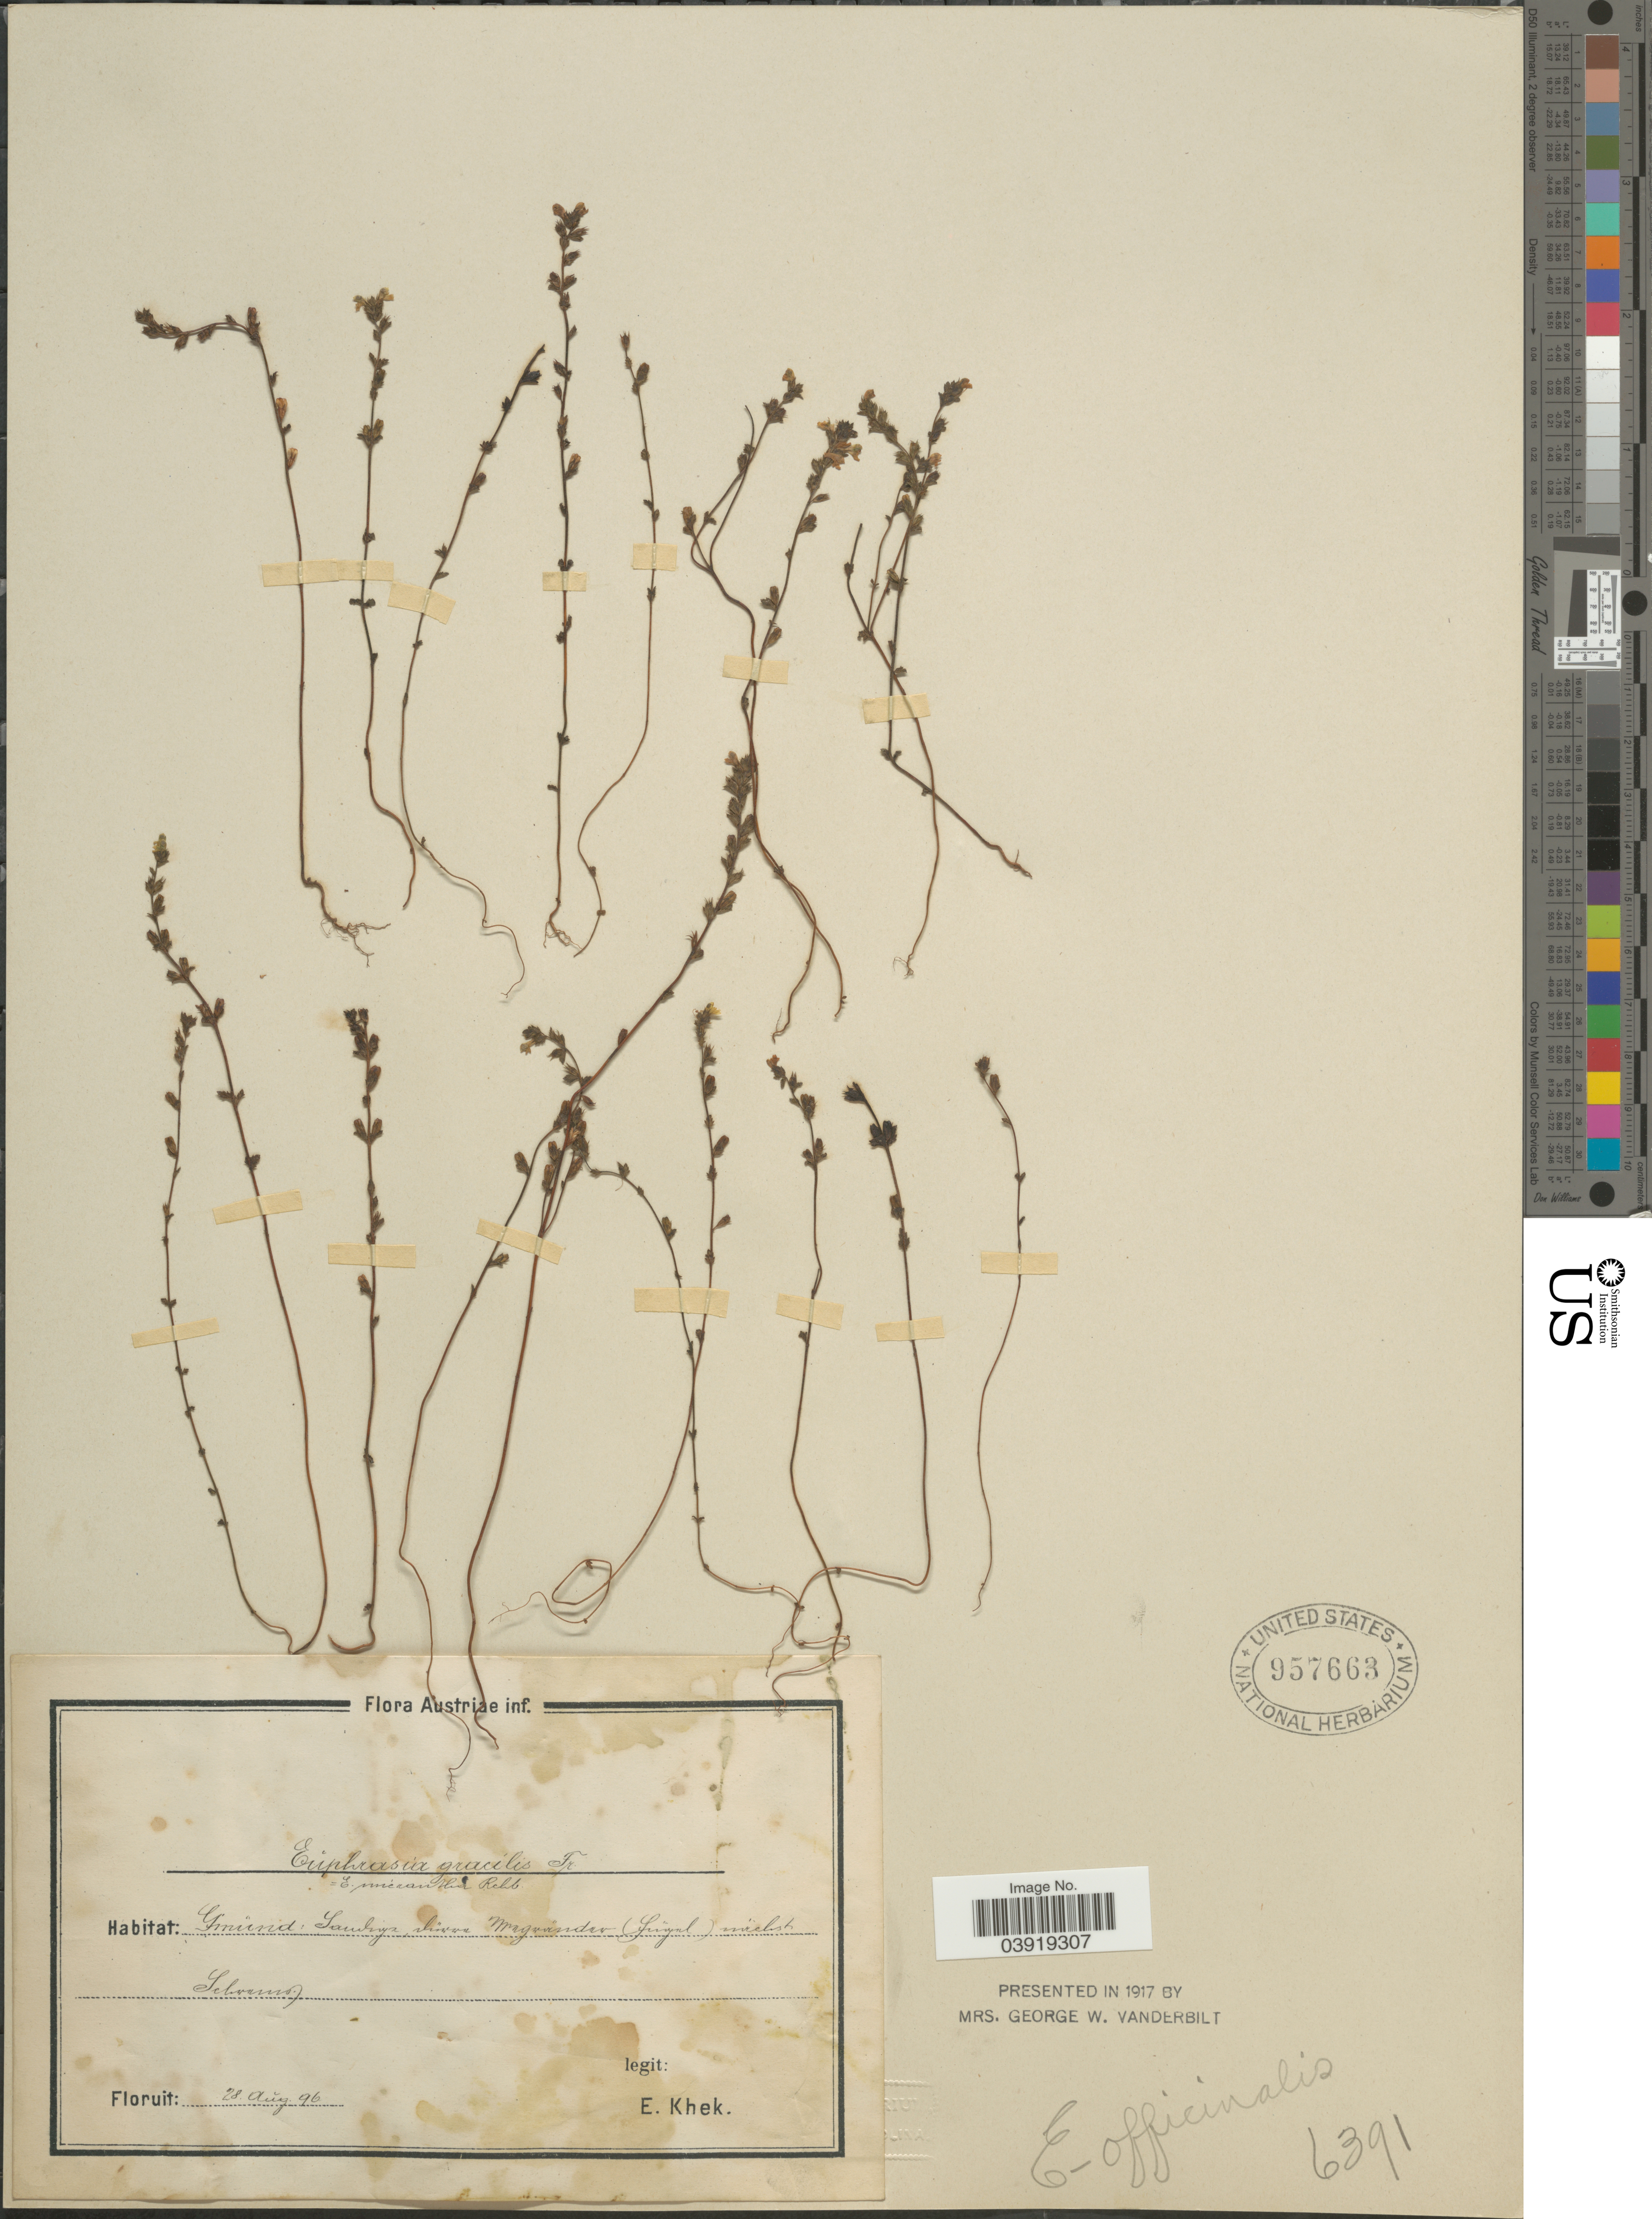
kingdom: Plantae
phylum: Tracheophyta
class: Magnoliopsida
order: Lamiales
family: Orobanchaceae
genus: Euphrasia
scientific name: Euphrasia gracilis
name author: (Fr.) Fr.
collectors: E. J. Khek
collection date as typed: Transcribed d/m/y: 28/8/96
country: Austria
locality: Austriæ inf. Gründ: Sandiya, viva Magunda (Jungl.) nuchst Schurmo. [interpreted]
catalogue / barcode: US 957663